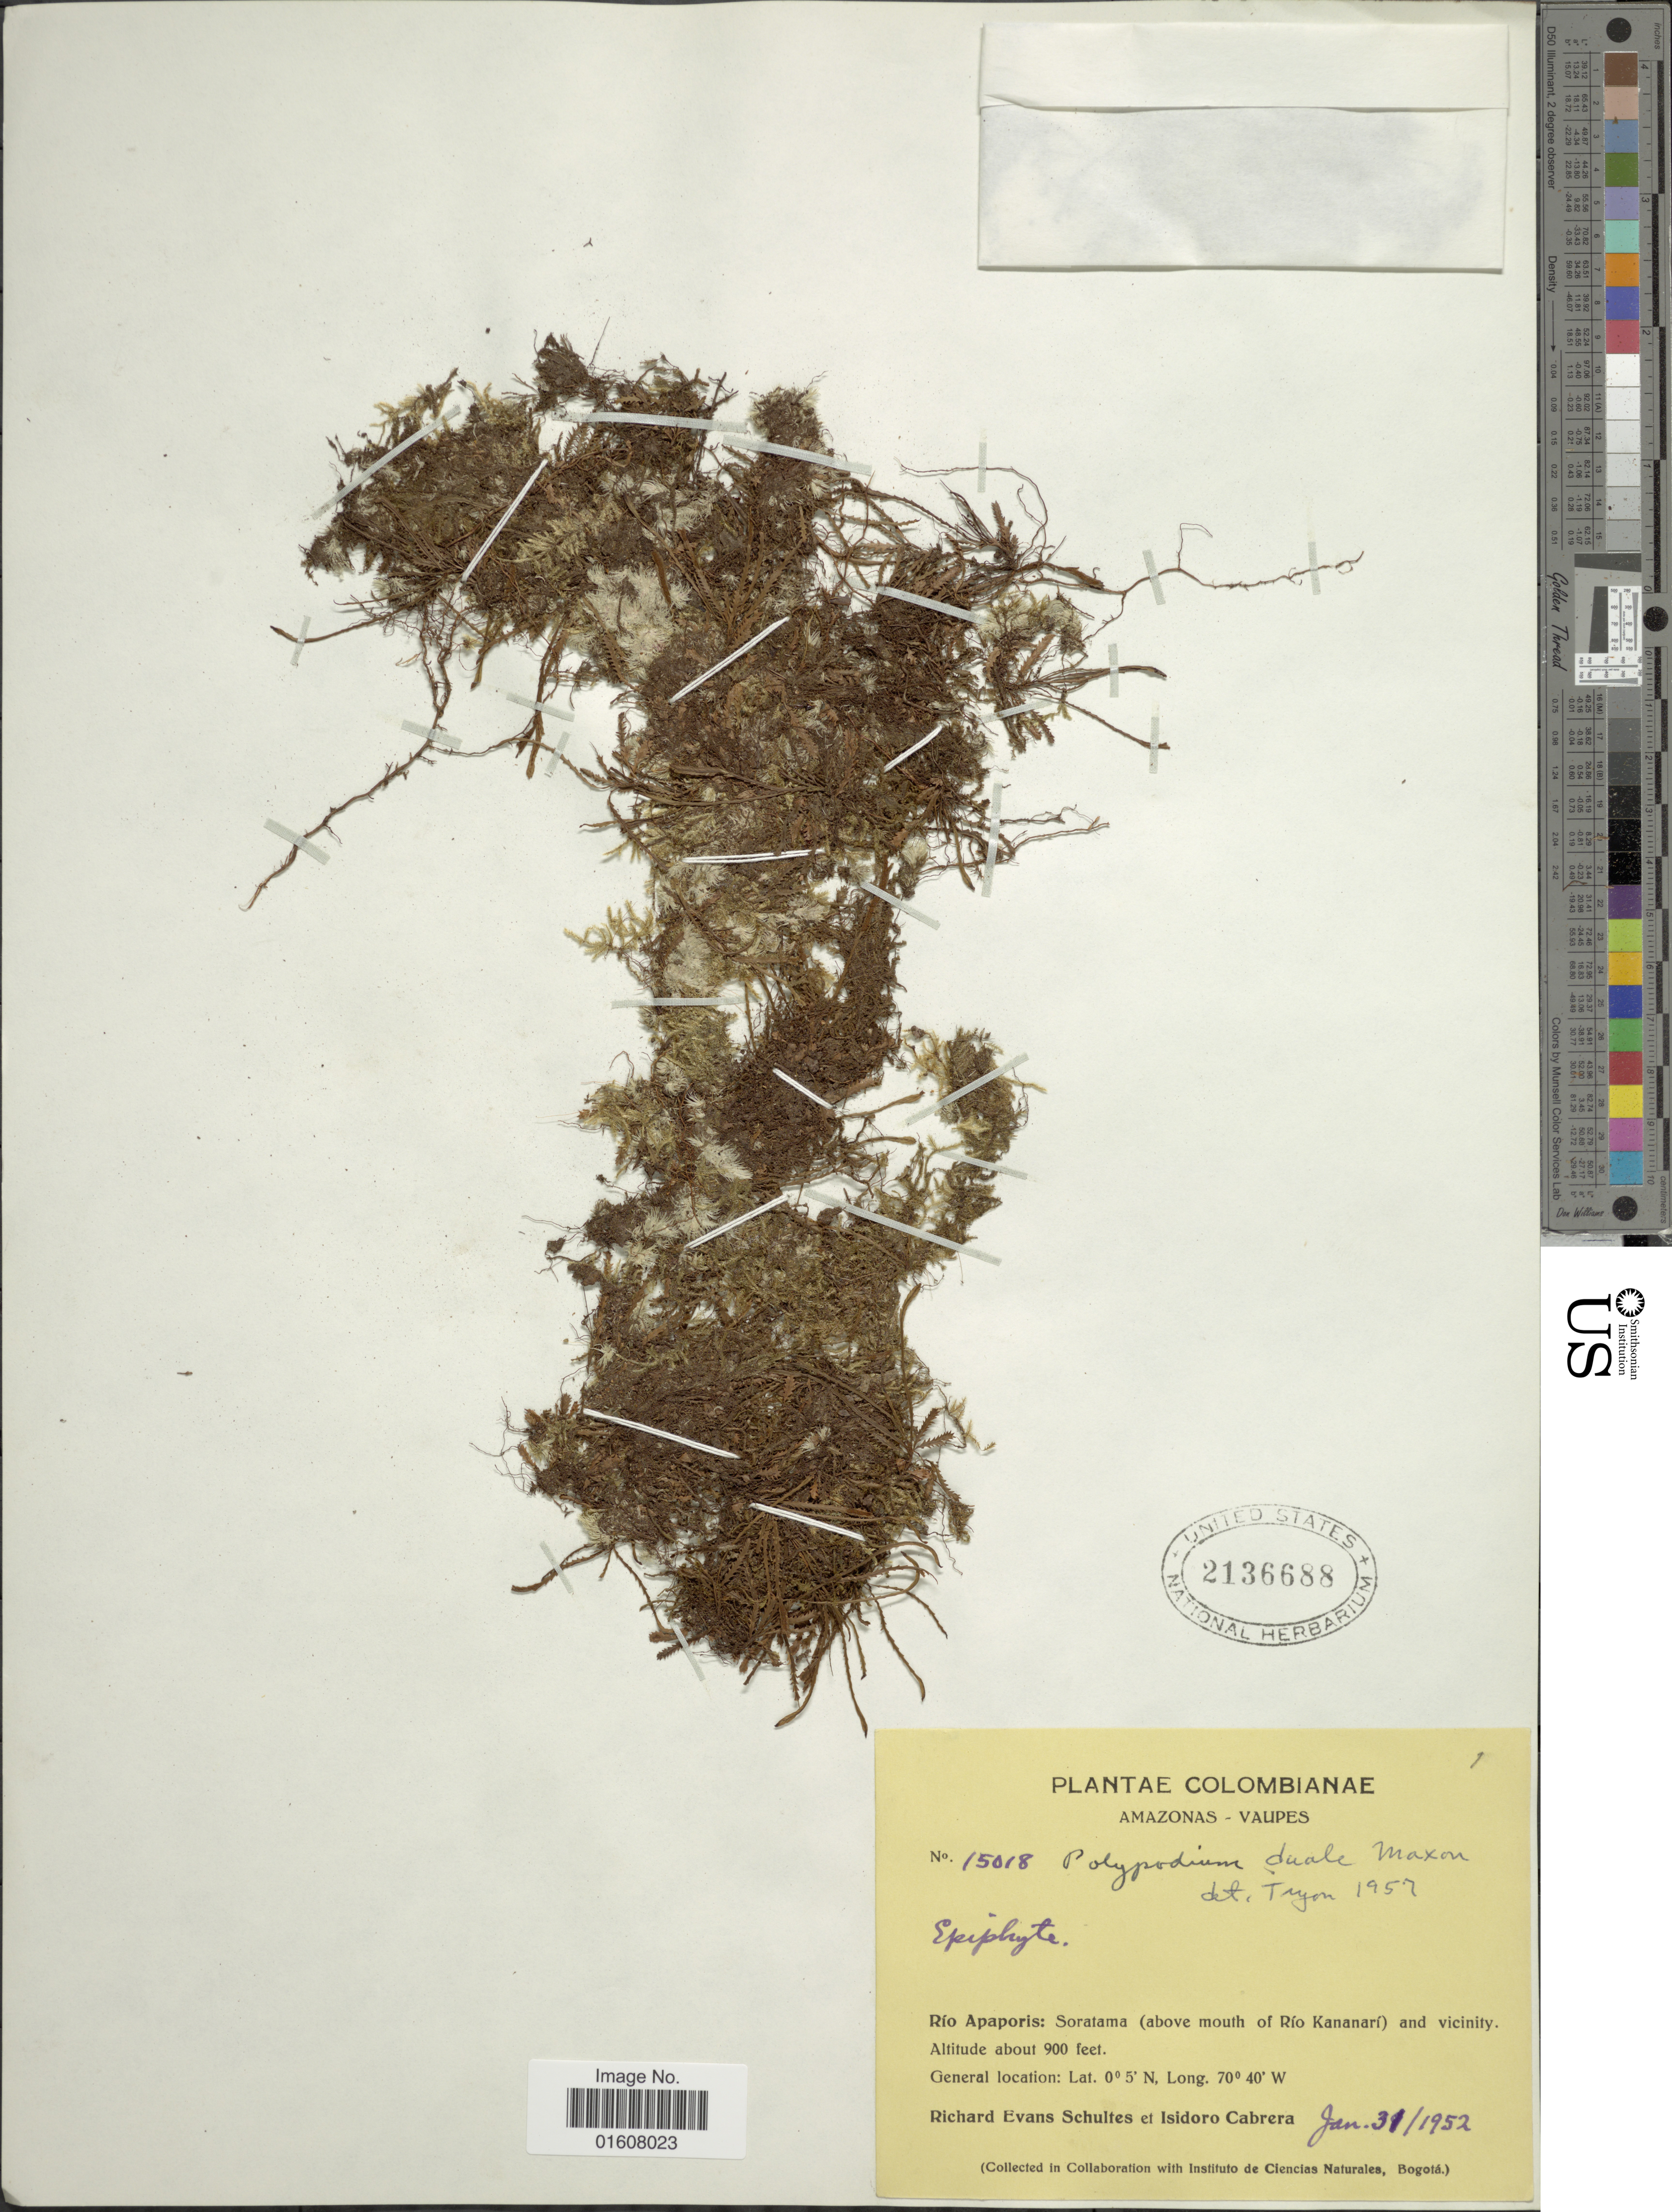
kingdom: Plantae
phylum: Tracheophyta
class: Polypodiopsida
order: Polypodiales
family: Polypodiaceae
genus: Cochlidium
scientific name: Cochlidium serrulatum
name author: (Sw.) L.E. Bishop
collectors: R. E. Schultes & I. Cabrera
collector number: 15018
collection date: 1952-01-31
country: Colombia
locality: Amazonas - Vaupes. Rio Apaporis: Soratama (above mouth of Río Kananari) and vicinity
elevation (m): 274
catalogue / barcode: US 2136688